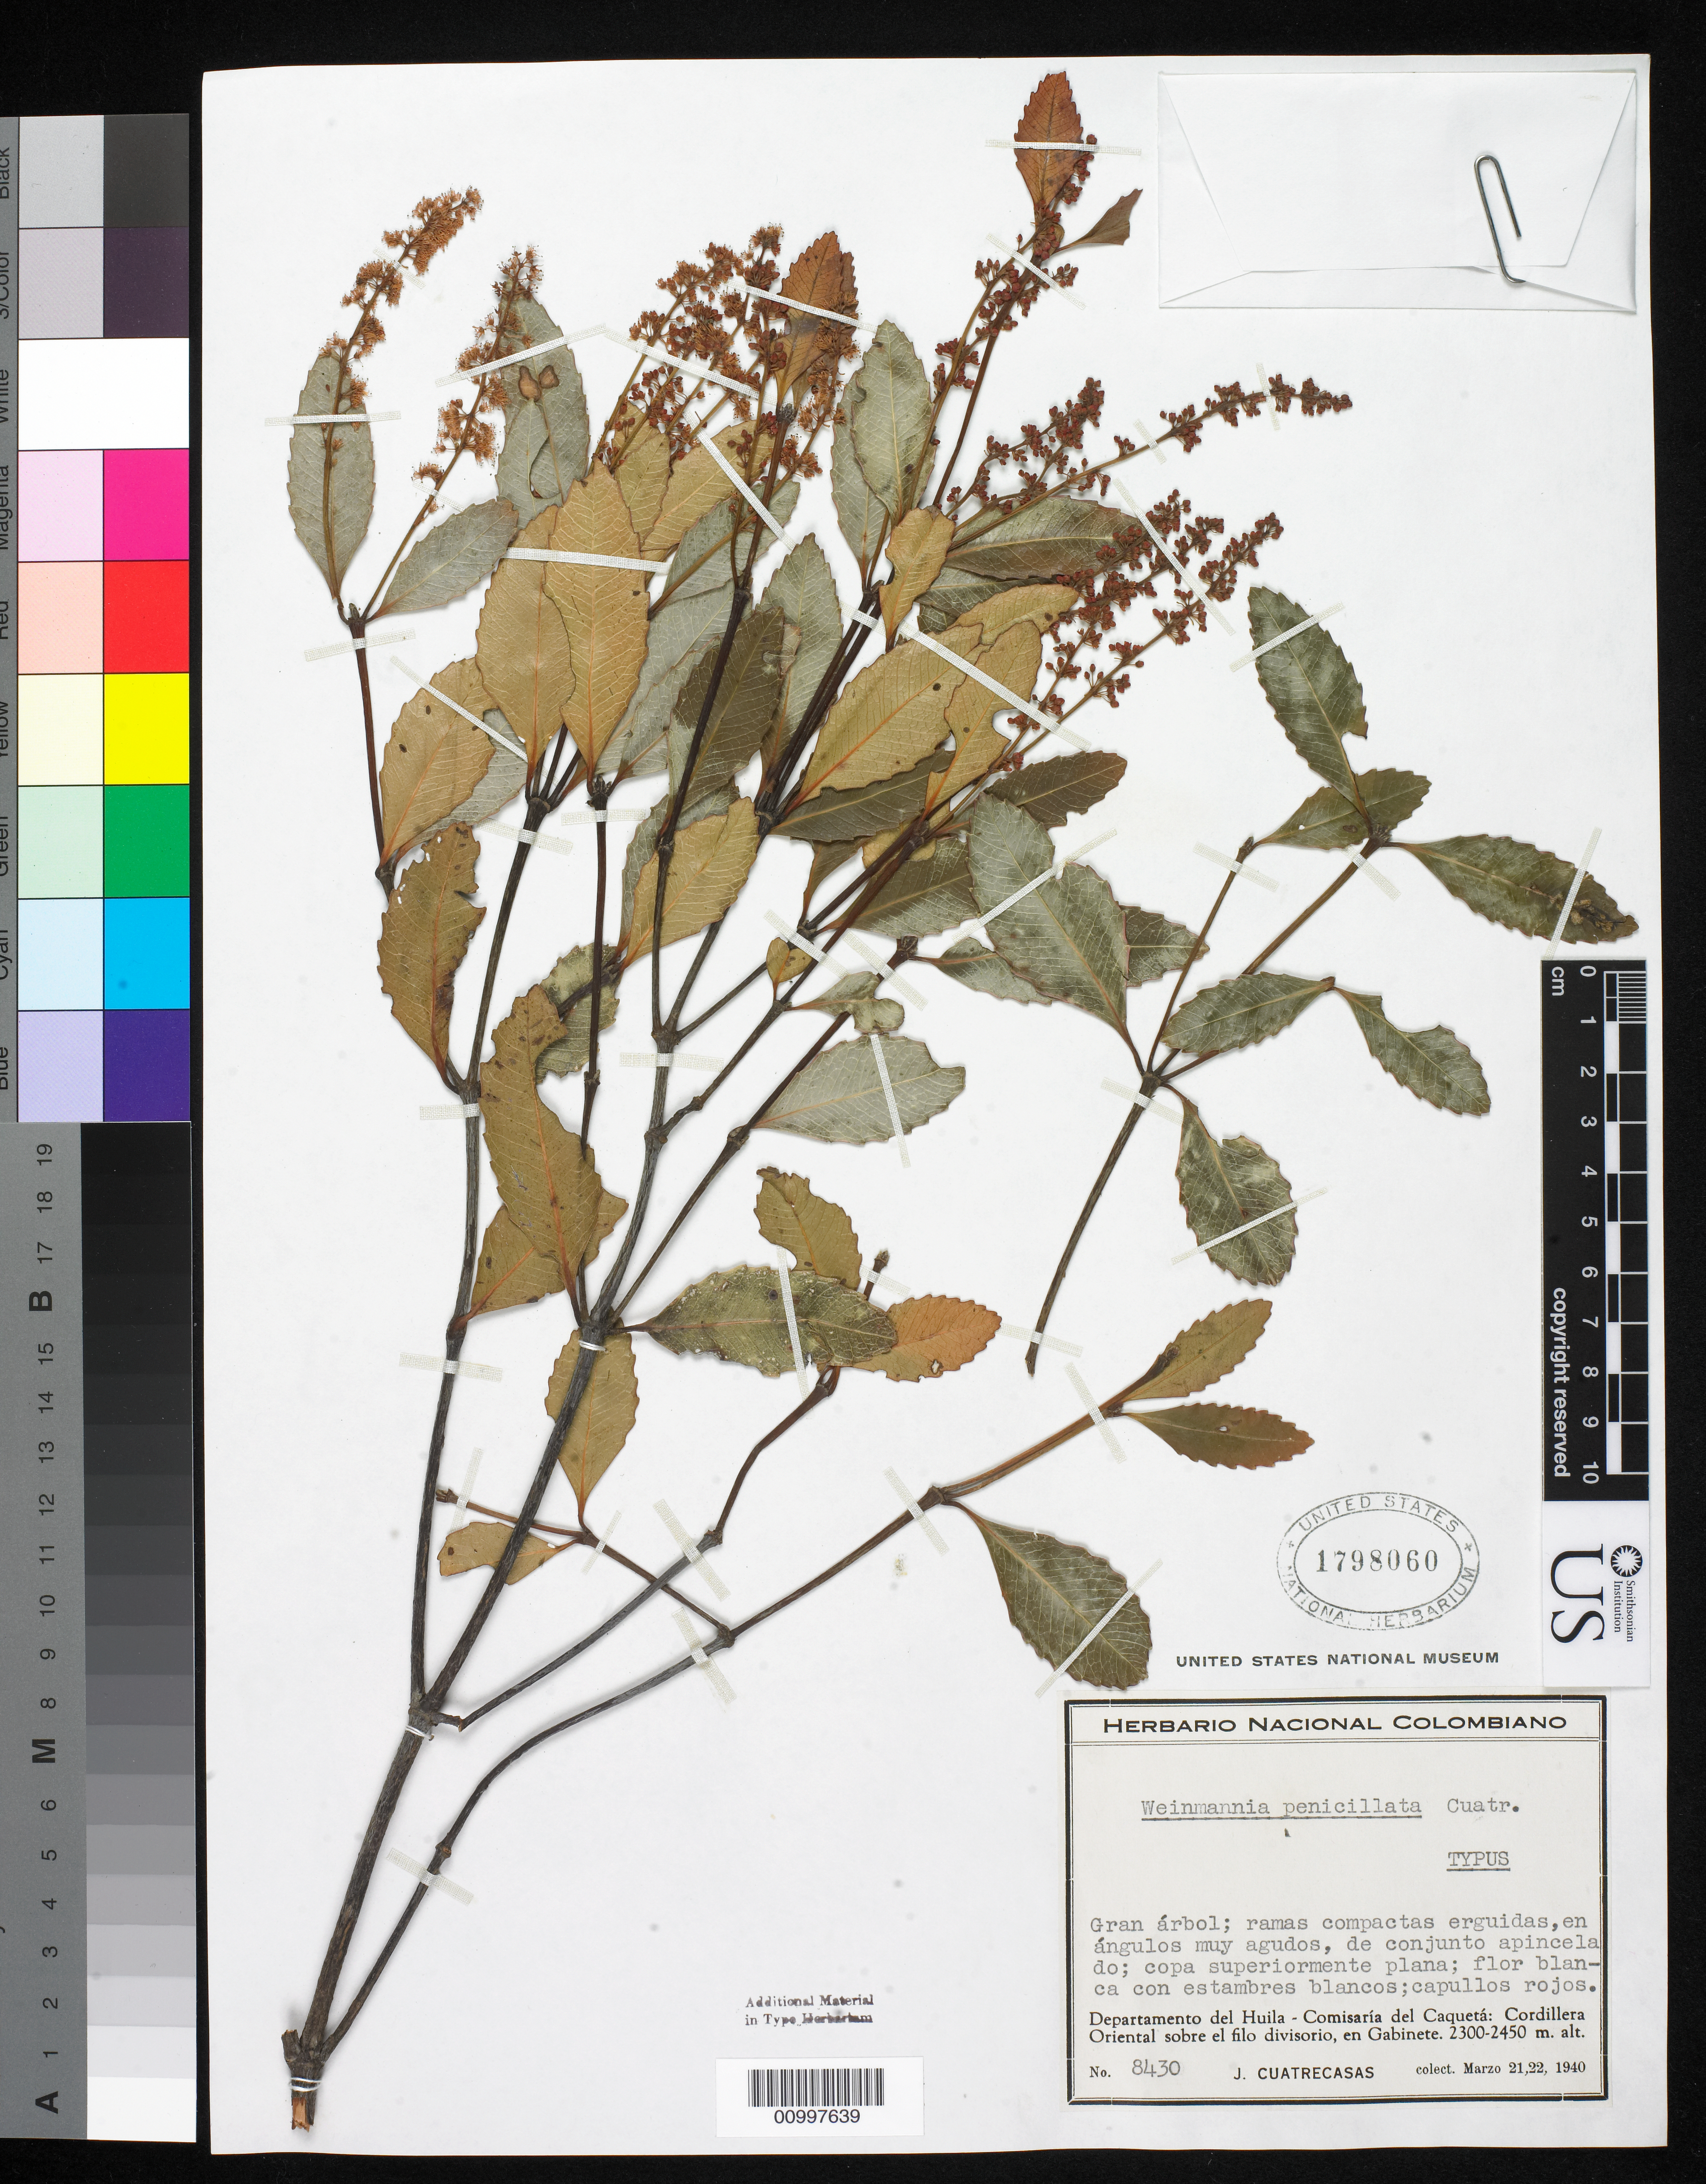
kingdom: Plantae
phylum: Tracheophyta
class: Magnoliopsida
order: Oxalidales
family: Cunoniaceae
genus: Weinmannia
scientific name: Weinmannia penicillata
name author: Cuatrec.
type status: Isotype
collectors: J. Cuatrecasas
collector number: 8430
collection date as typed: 21 Mar 1940 to 22 Mar 1940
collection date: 1940-03-21/1940-03-22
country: Colombia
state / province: Huila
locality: Departmento del Huila - Comisaría del Caquetá: Cordillera Oriental sobre el filo divisorio, en Gabinete.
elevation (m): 2300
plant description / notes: Presumably an isotype, but labeled "TYPUS" (and protologue does not specify holotype herbarium).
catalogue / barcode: US 1798060